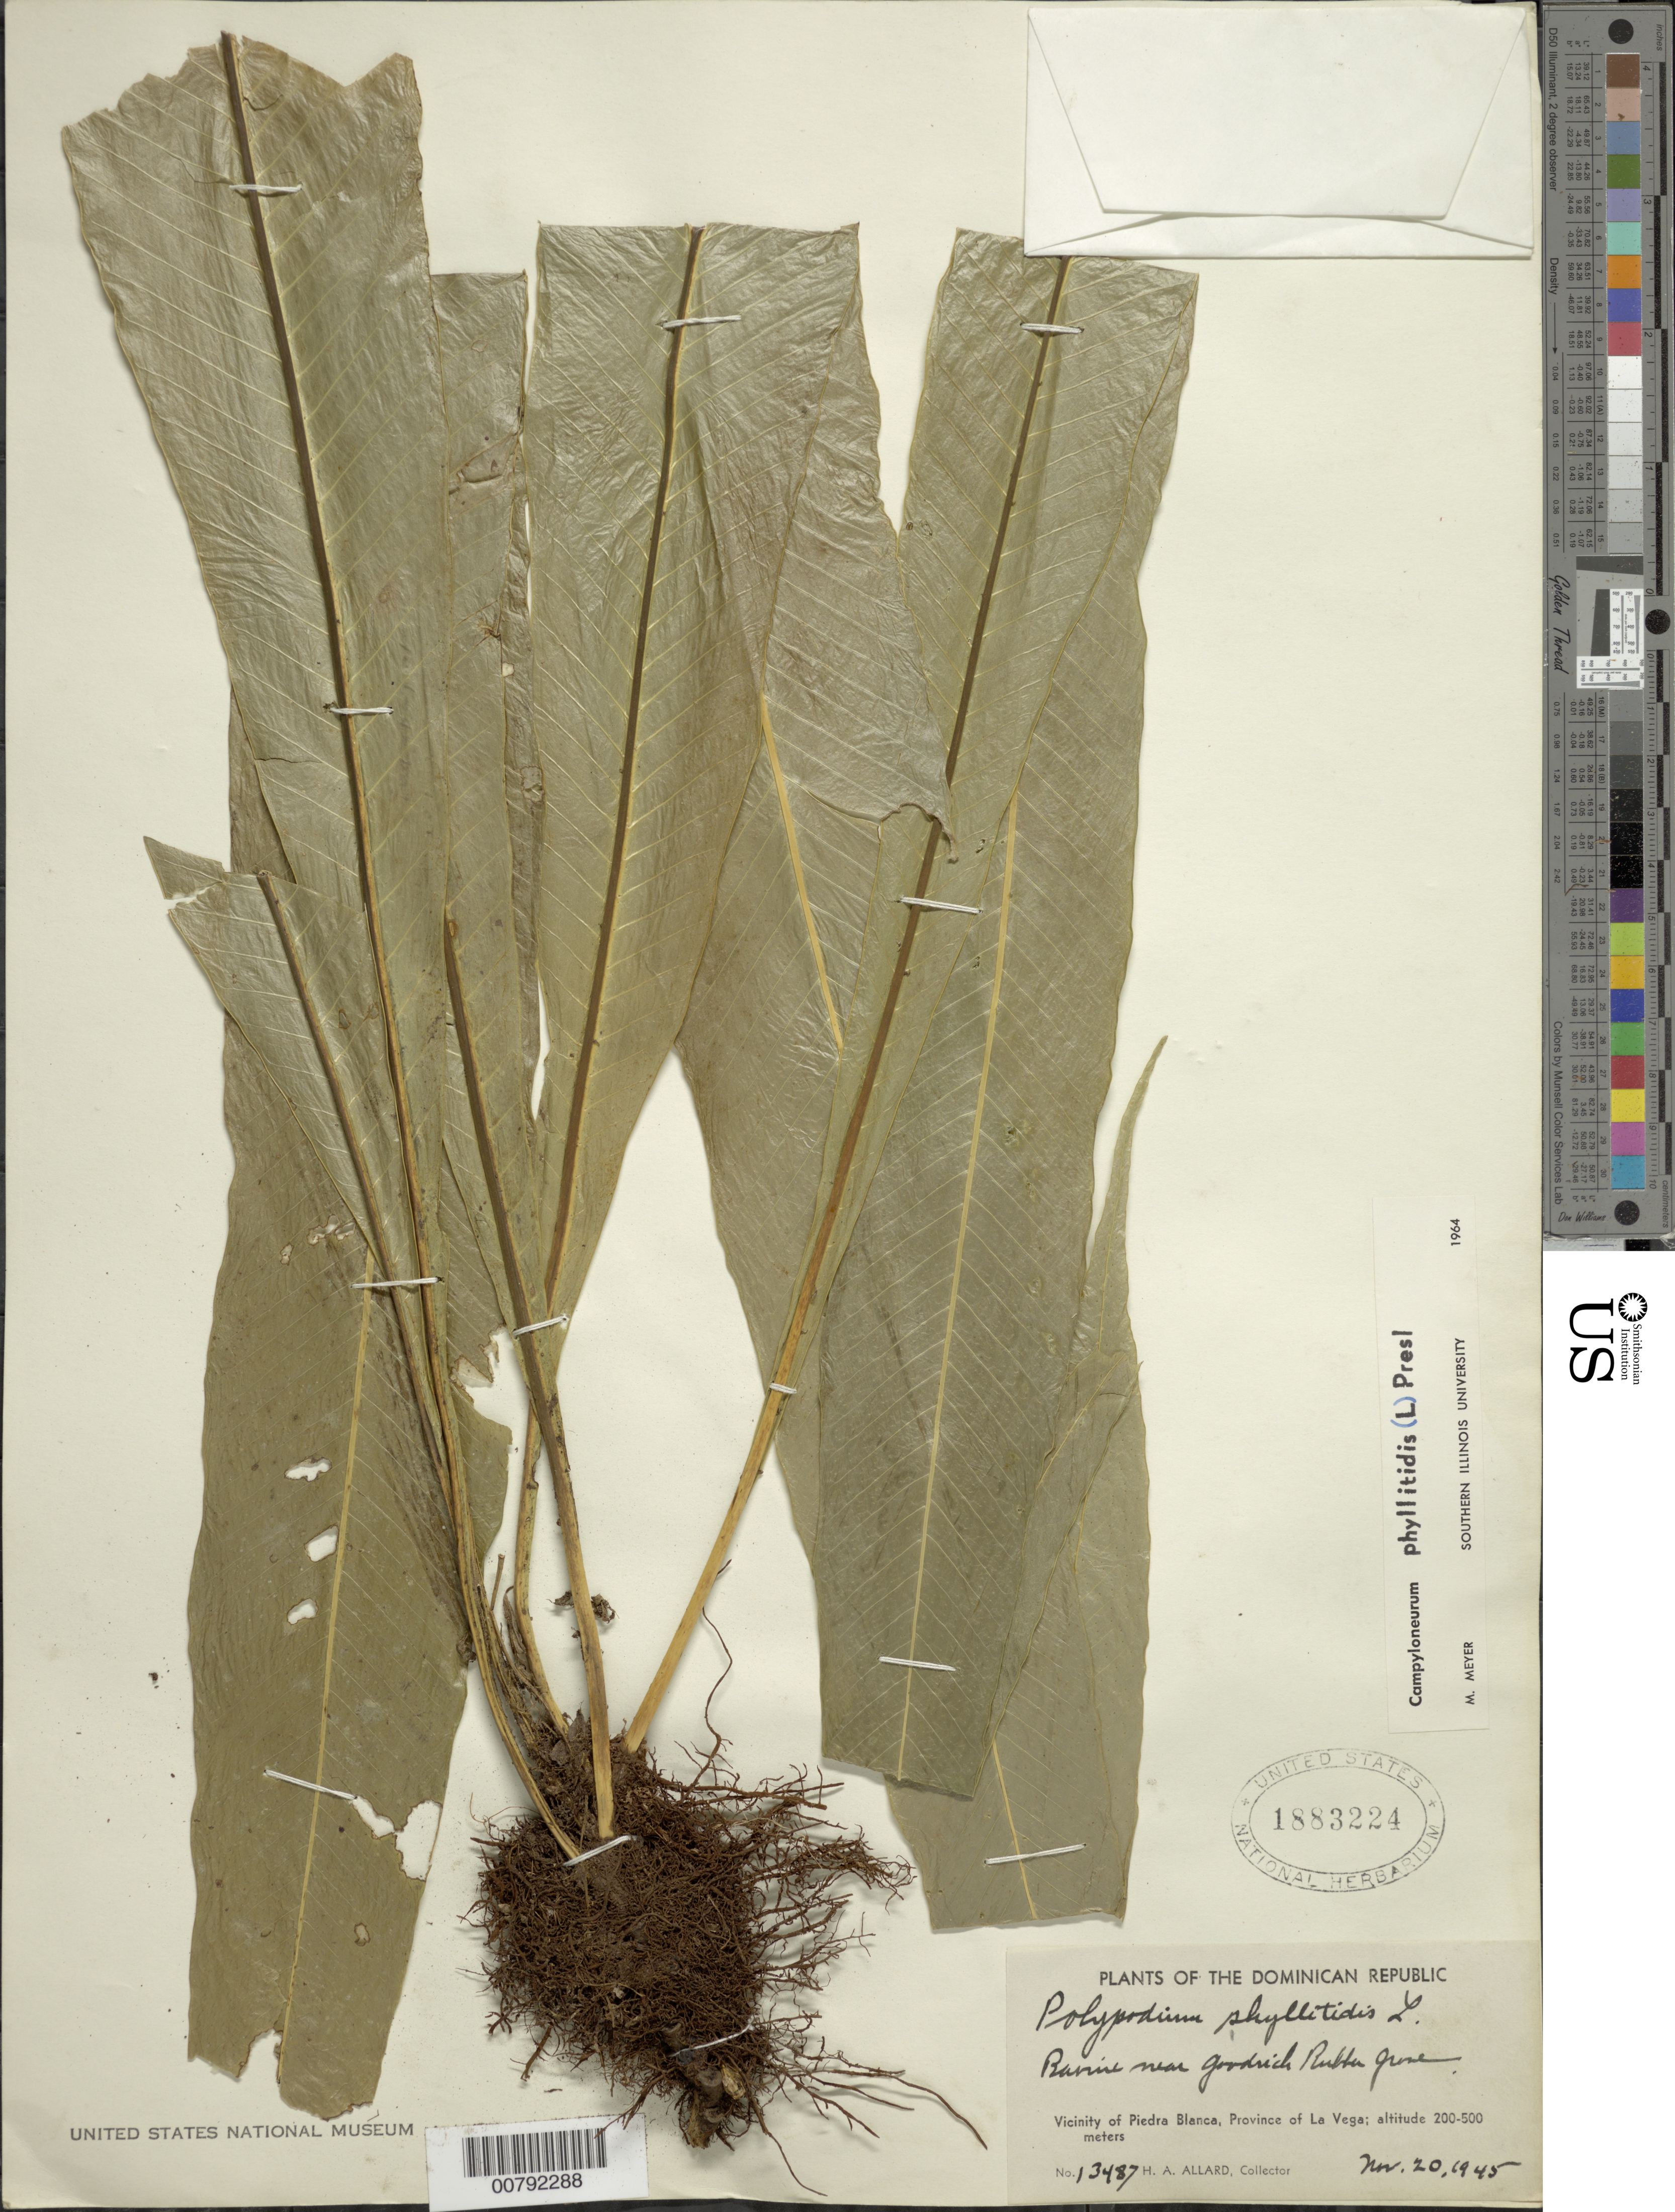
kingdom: Plantae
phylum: Tracheophyta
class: Polypodiopsida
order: Polypodiales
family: Polypodiaceae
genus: Campyloneurum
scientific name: Campyloneurum phyllitidis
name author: (L.) C. Presl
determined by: Meyer, M.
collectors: H. A. Allard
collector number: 13487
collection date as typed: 20 Nov 1945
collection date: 1945-11-20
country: Dominican Republic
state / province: La Vega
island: Hispaniola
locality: Piedra Blanca, near Goodrich Rubber Grove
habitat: Ravine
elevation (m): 200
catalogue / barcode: US 1883224